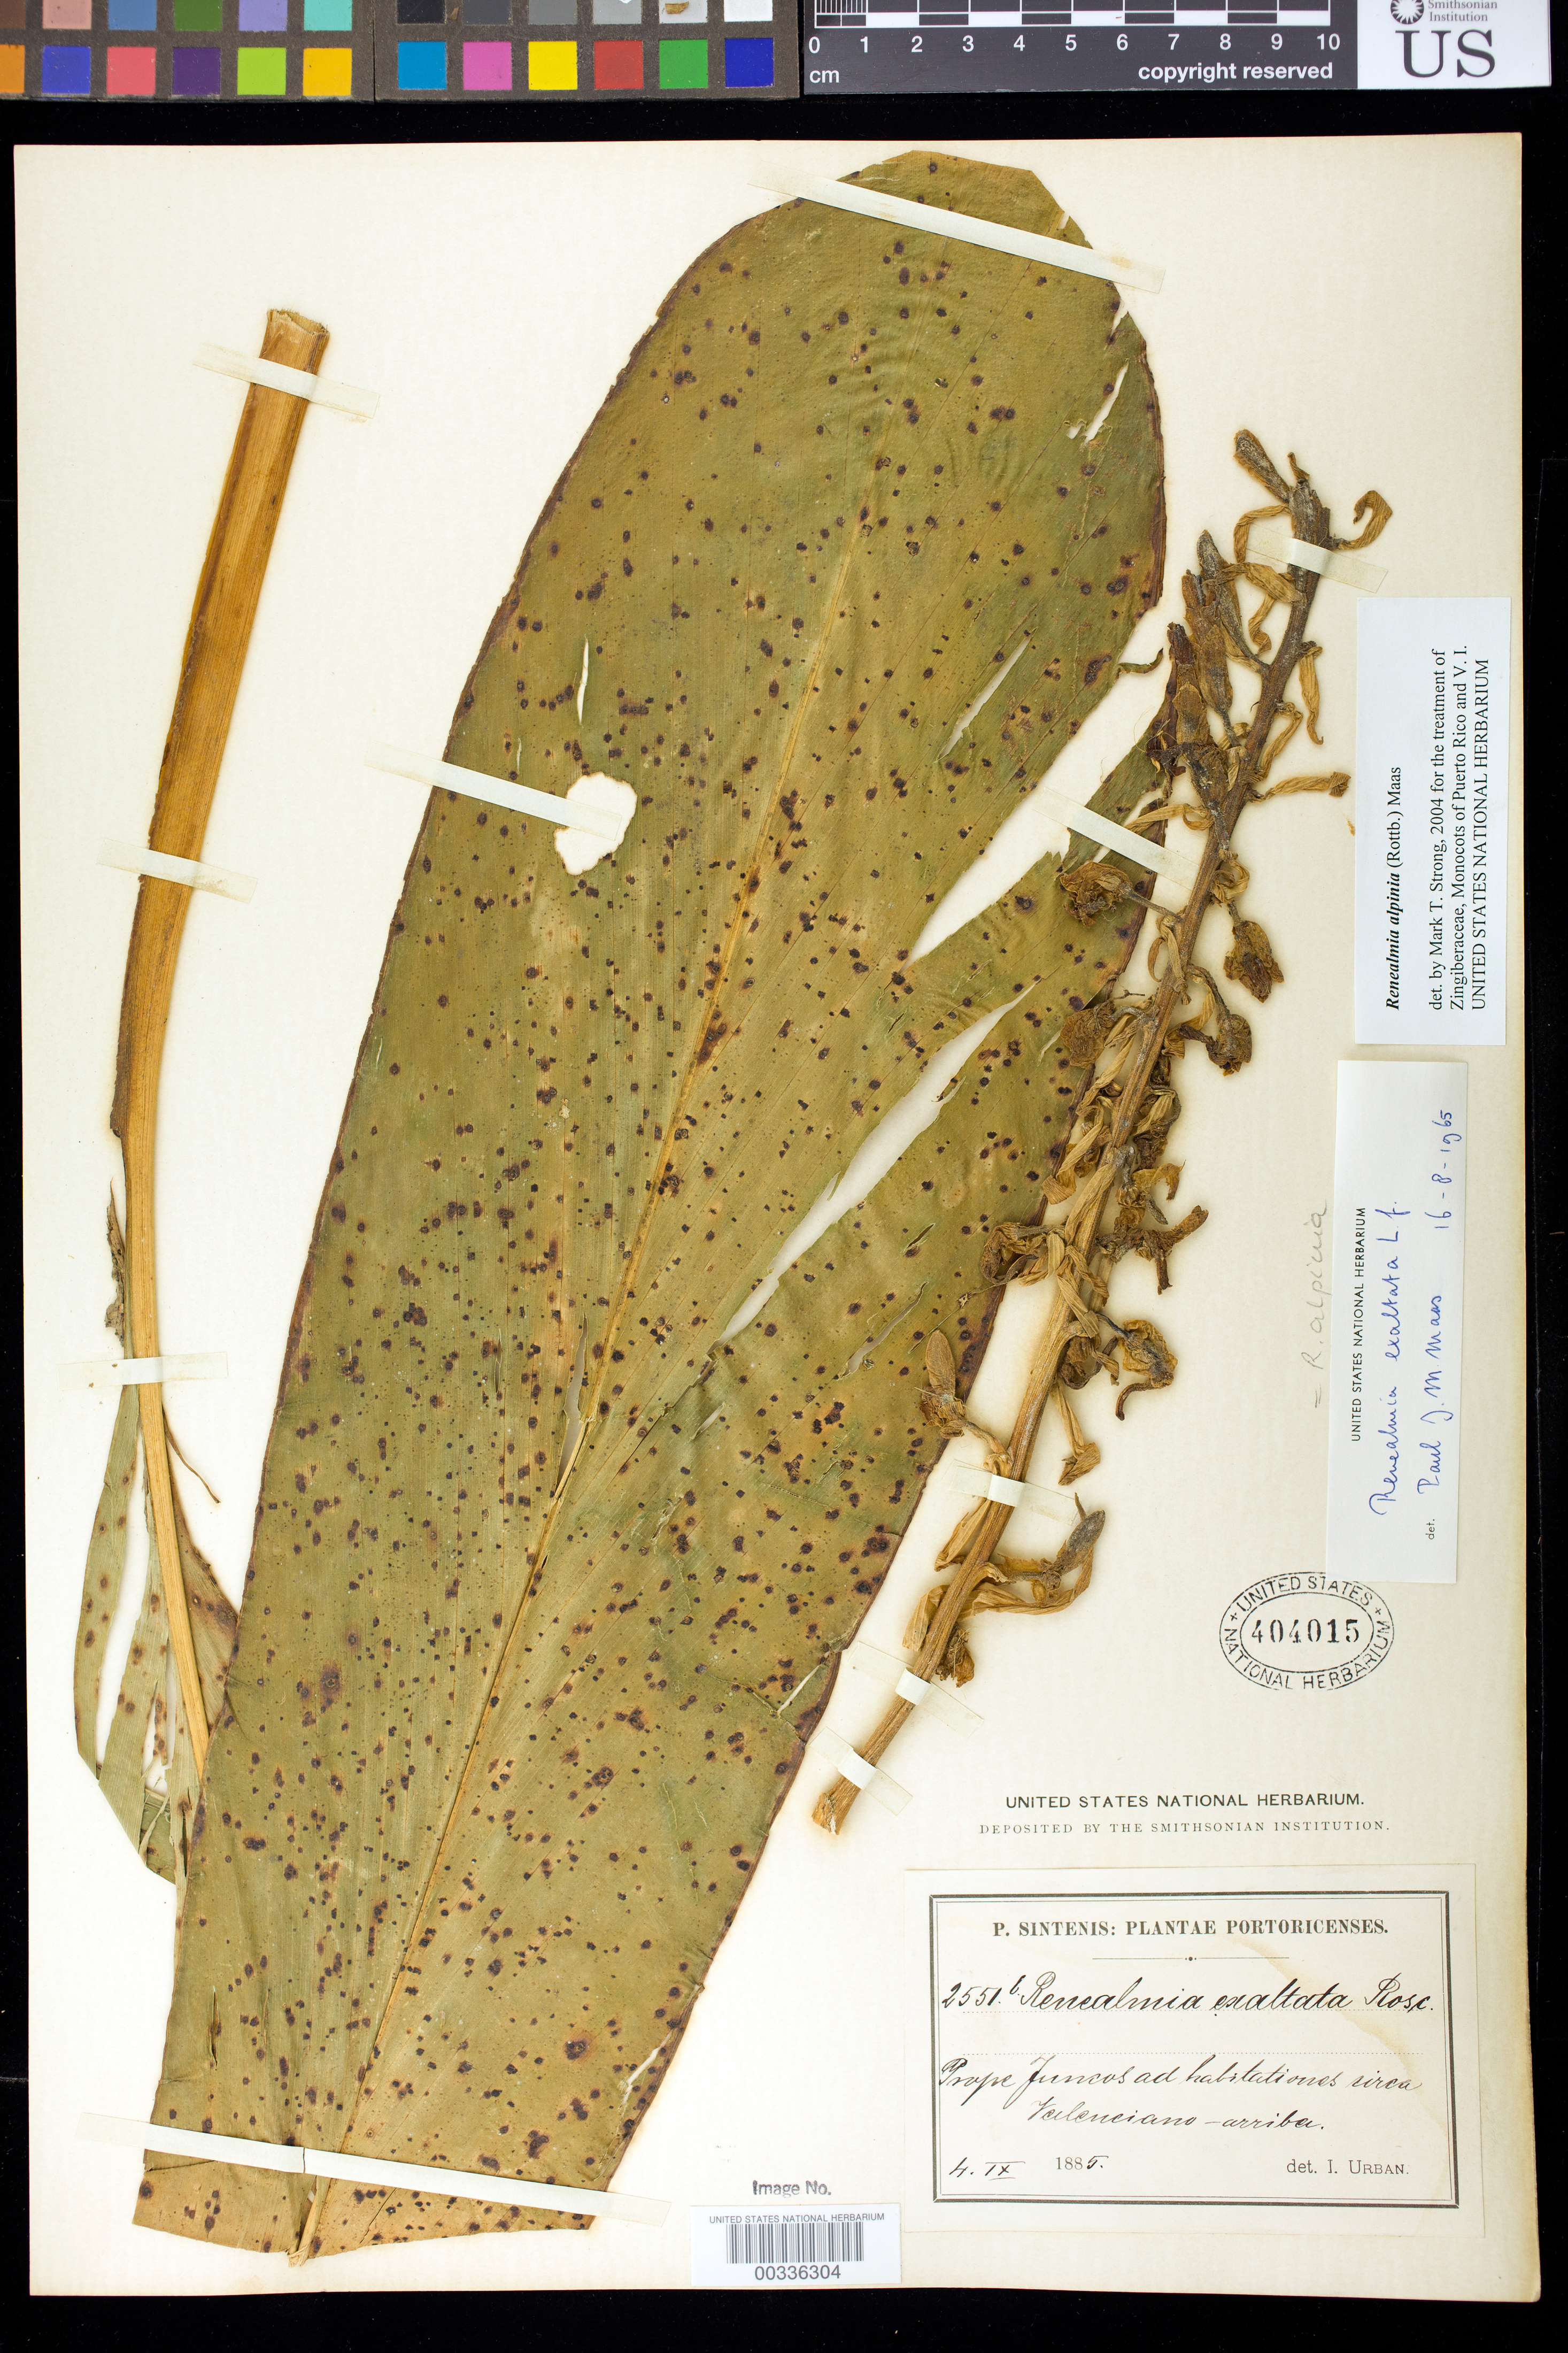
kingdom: Plantae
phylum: Tracheophyta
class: Liliopsida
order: Zingiberales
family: Zingiberaceae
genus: Renealmia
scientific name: Renealmia alpinia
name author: (Rottb.) Maas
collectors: P. Sintenis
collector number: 2551b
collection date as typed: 04 Sep 1885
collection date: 1885-09-04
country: Puerto Rico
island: Greater Antilles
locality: Prope Juncos ad habitationes circa Valenciano - Arriba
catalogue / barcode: US 404015